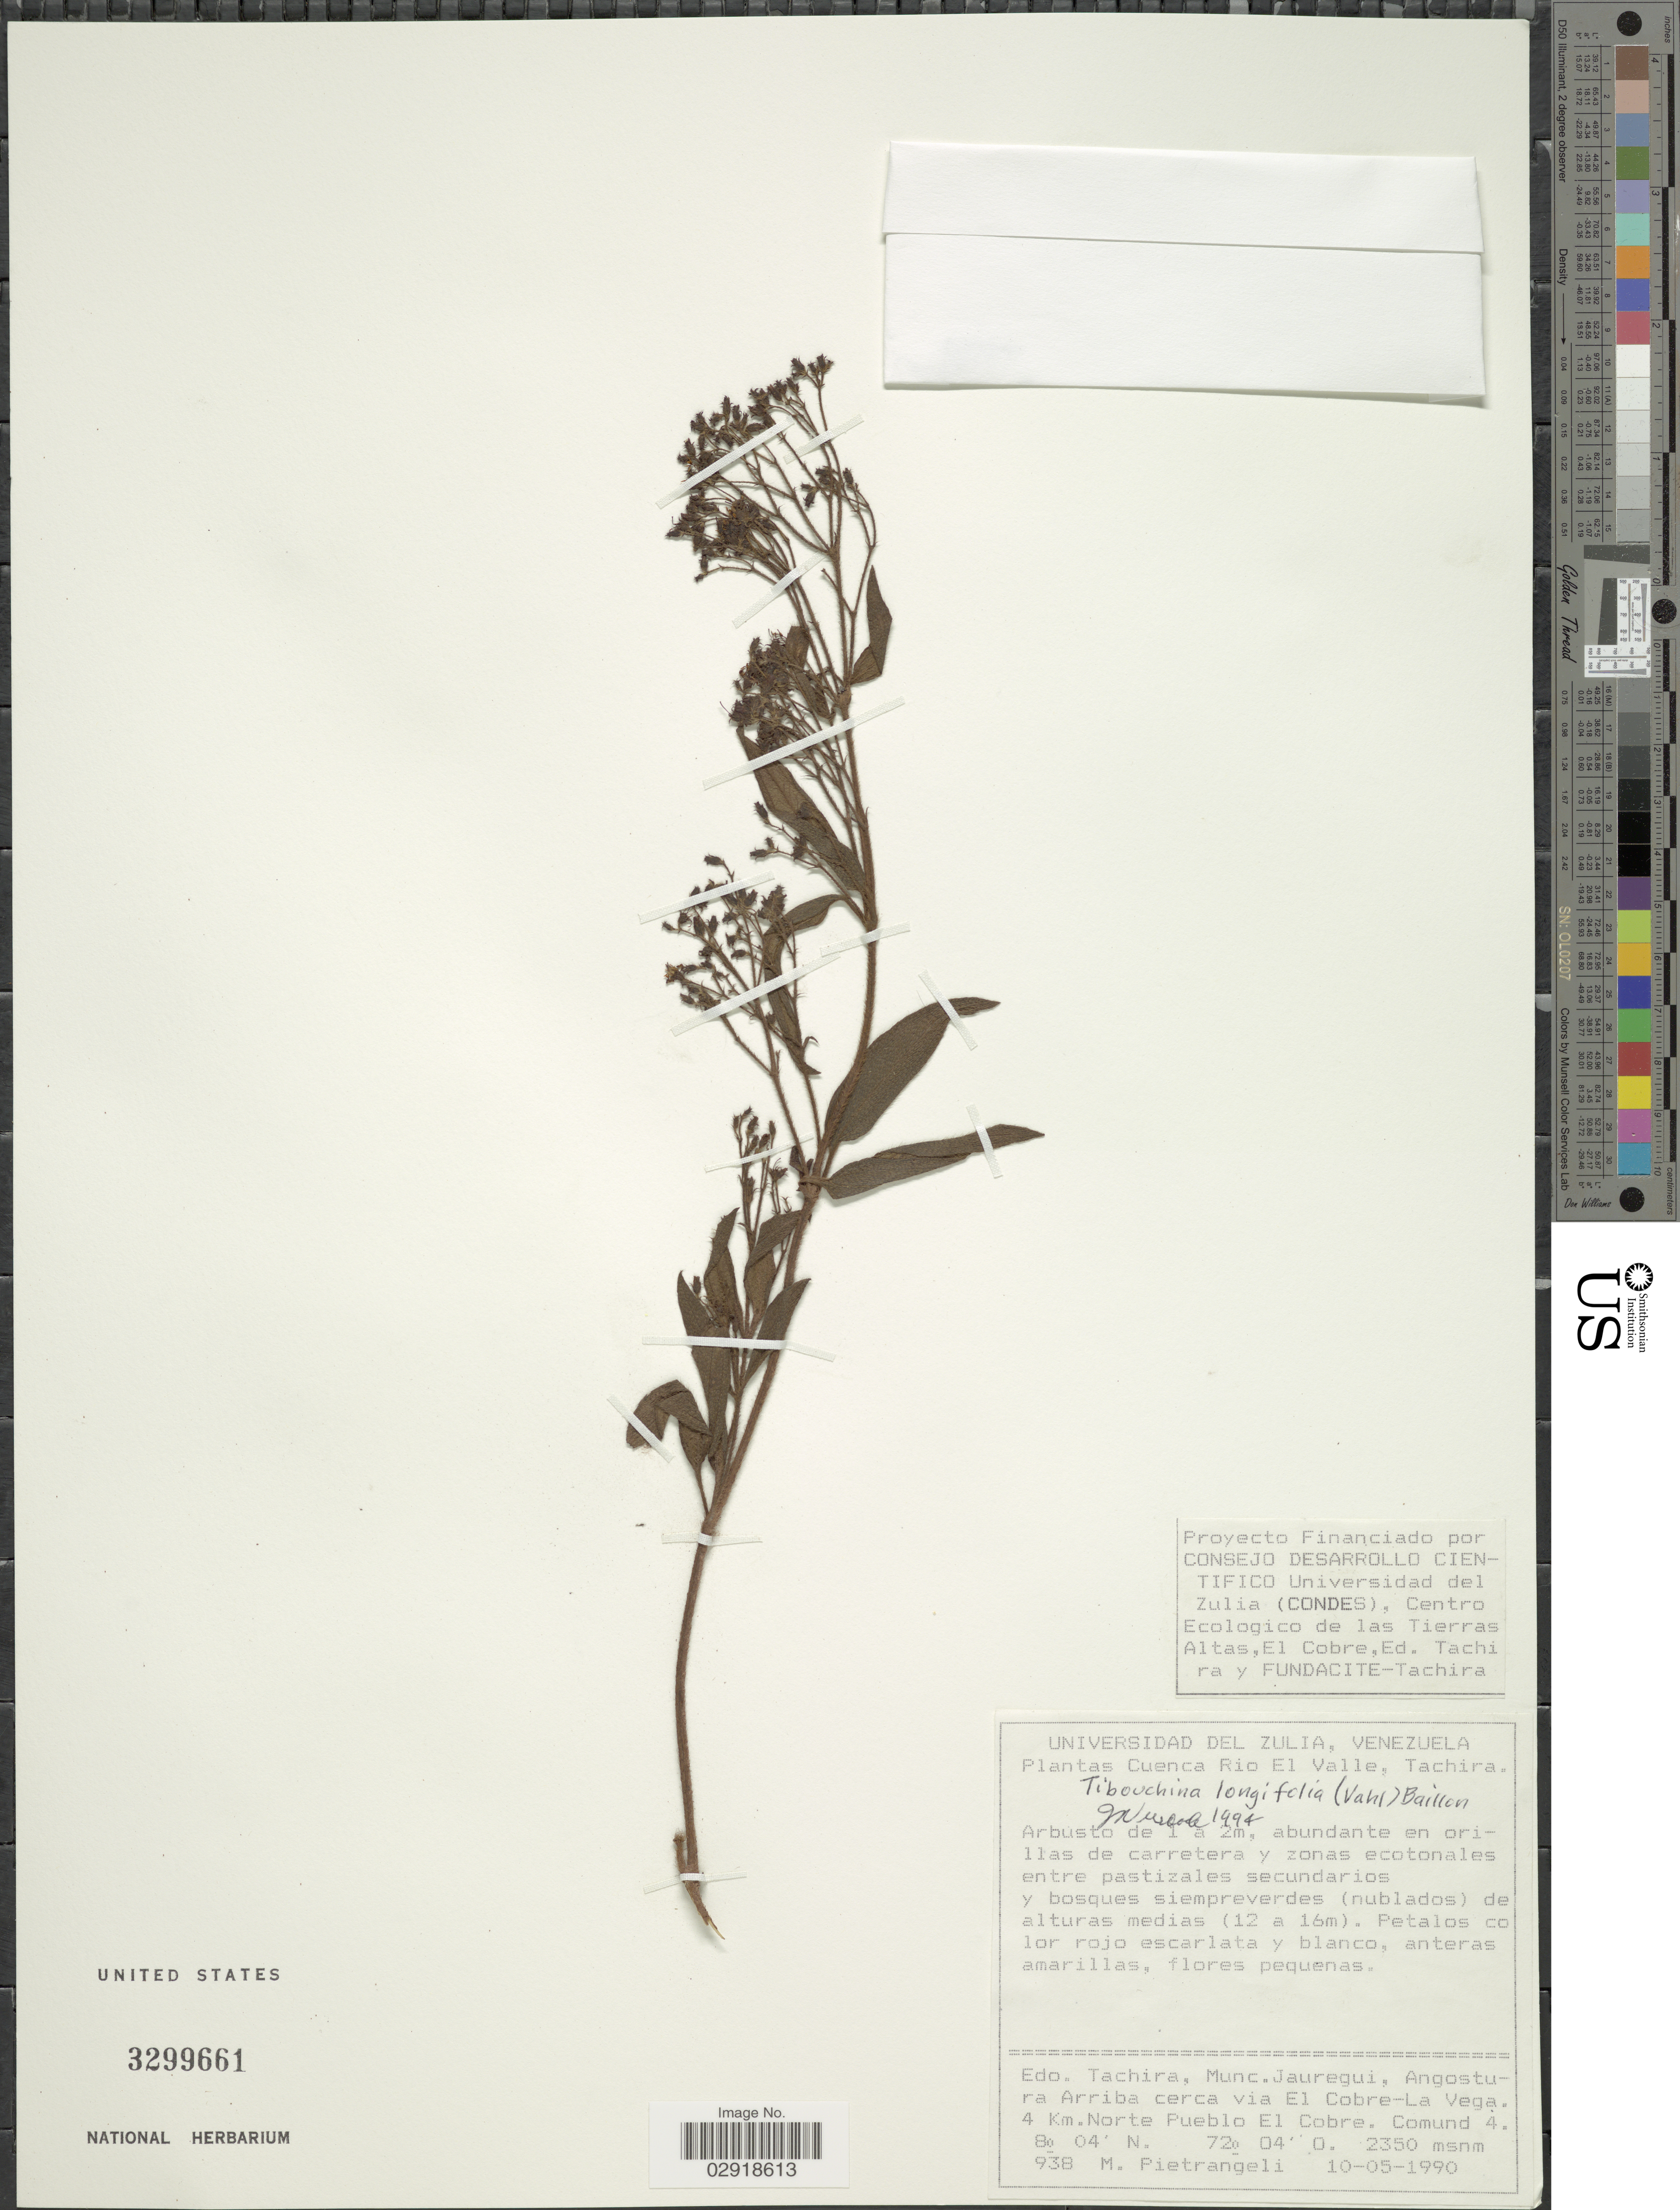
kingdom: Plantae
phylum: Tracheophyta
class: Magnoliopsida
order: Myrtales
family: Melastomataceae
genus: Chaetogastra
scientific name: Chaetogastra longifolia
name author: (Vahl) DC.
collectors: M. Pietrangeli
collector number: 938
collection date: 1990-05-10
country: Venezuela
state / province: Tachira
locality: Cuenca Rio El Valle. Munc. Jauregui, Angostura Arriba cerca via El Cobre-La Vega. 4 Km. Norte Pueblo El Cobre. Comund 4.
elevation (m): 2350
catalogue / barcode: US 3299661